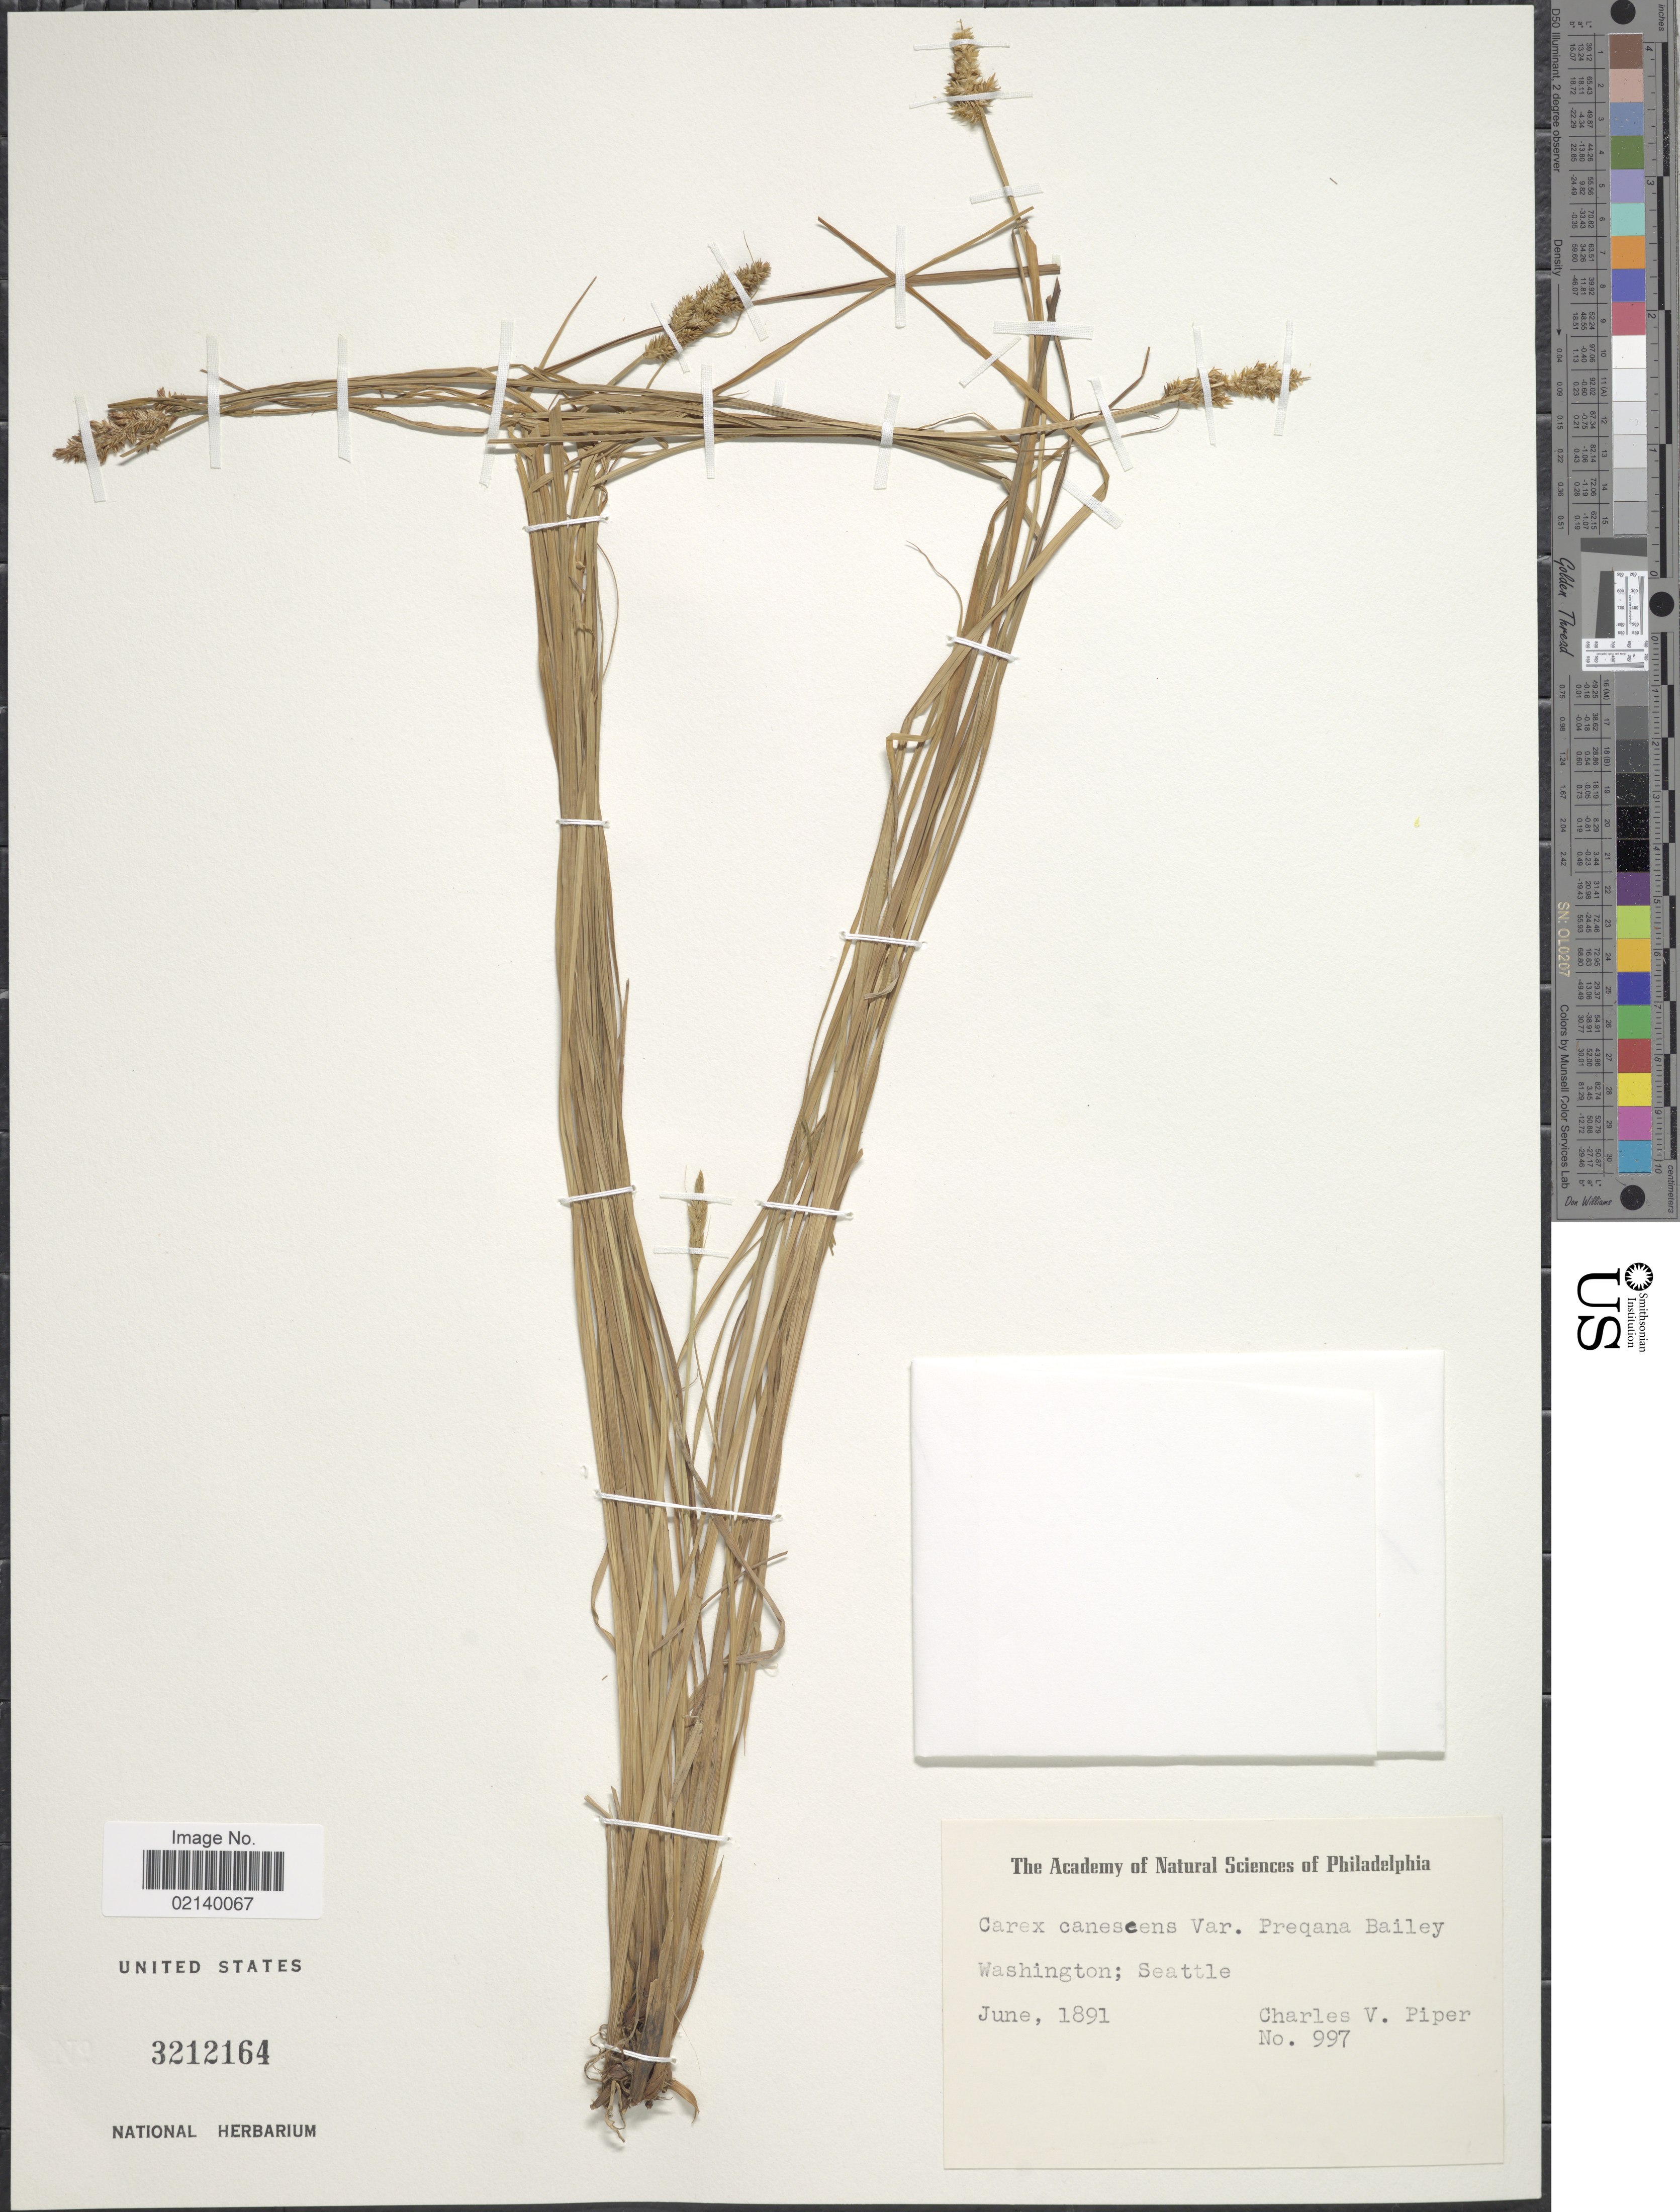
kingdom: Plantae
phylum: Tracheophyta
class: Liliopsida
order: Poales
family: Cyperaceae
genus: Carex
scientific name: Carex arcta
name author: Boott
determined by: Strong, Mark T., (BOT), Smithsonian Institution - National Museum of Natural History (UNITED STATES)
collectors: C. V. Piper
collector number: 997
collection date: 1891-06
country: United States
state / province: Washington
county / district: King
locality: Seattle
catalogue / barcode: US 3212164